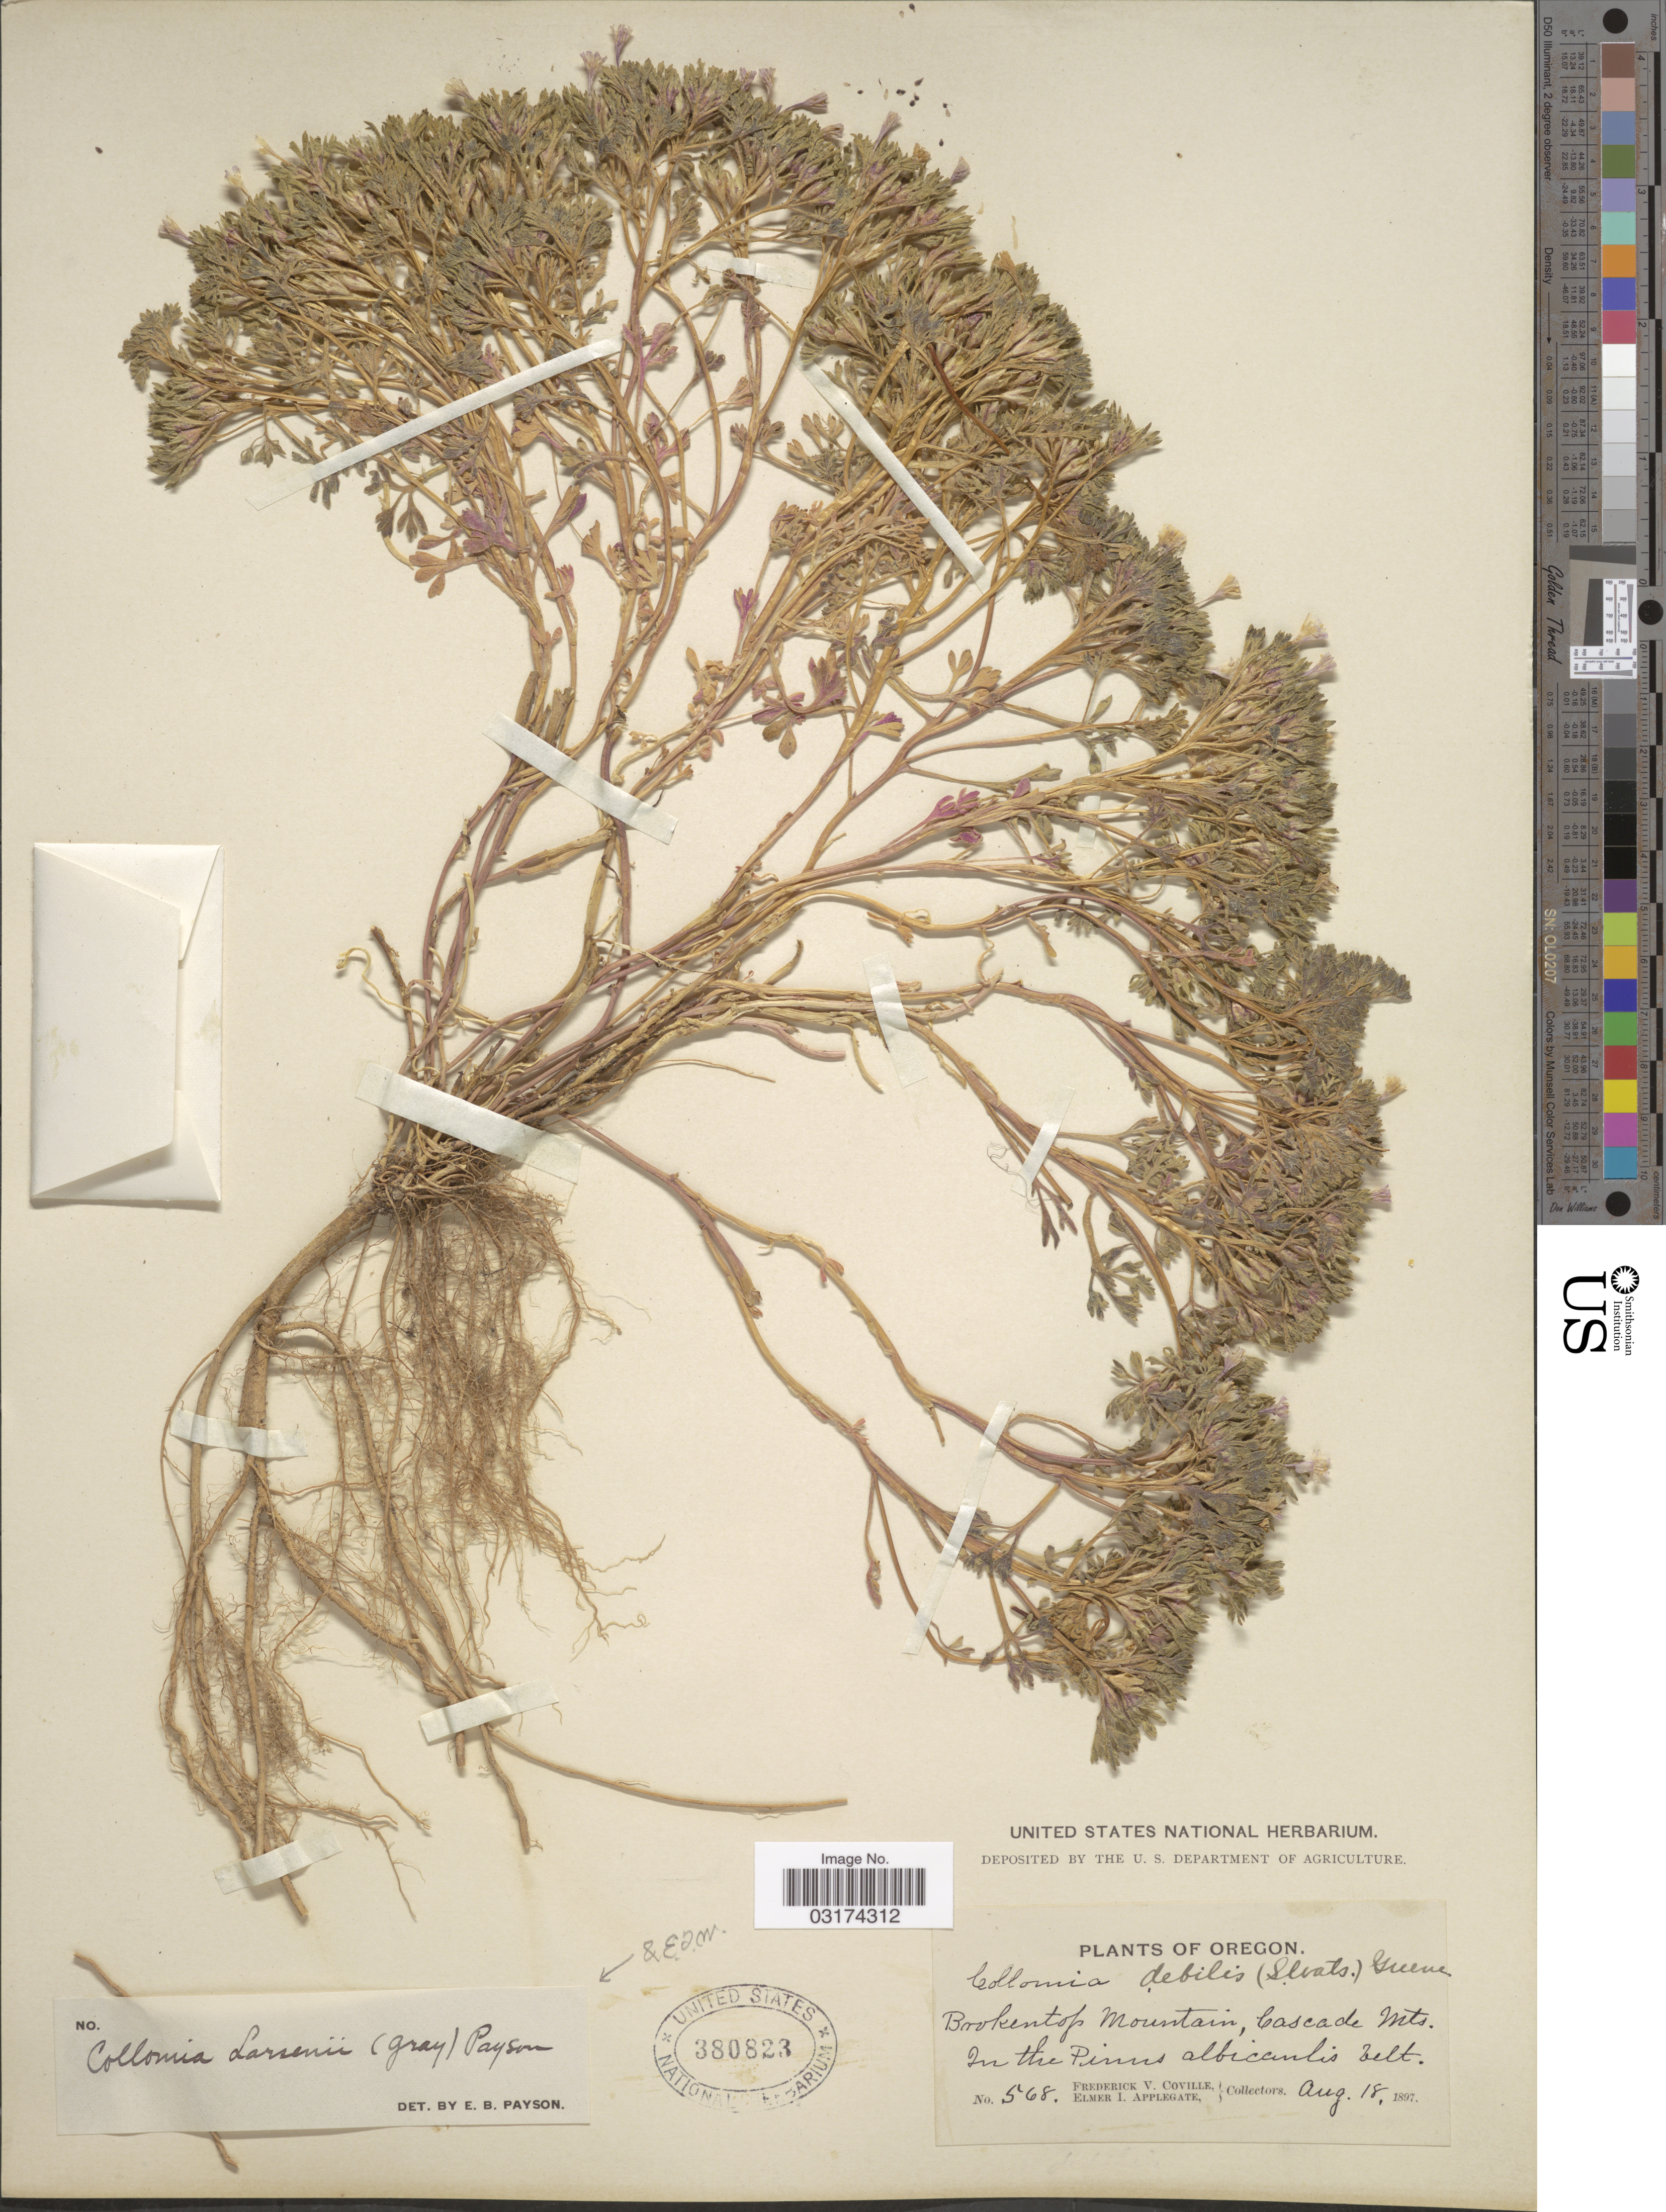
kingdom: Plantae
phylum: Tracheophyta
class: Magnoliopsida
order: Ericales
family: Polemoniaceae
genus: Collomia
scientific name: Collomia larsenii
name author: (A. Gray) Payson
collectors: F. V. Coville & E. I. Applegate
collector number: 568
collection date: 1897-08-18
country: United States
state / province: Oregon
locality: Brokentop Mountain, Cascade Mts.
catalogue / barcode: US 380823